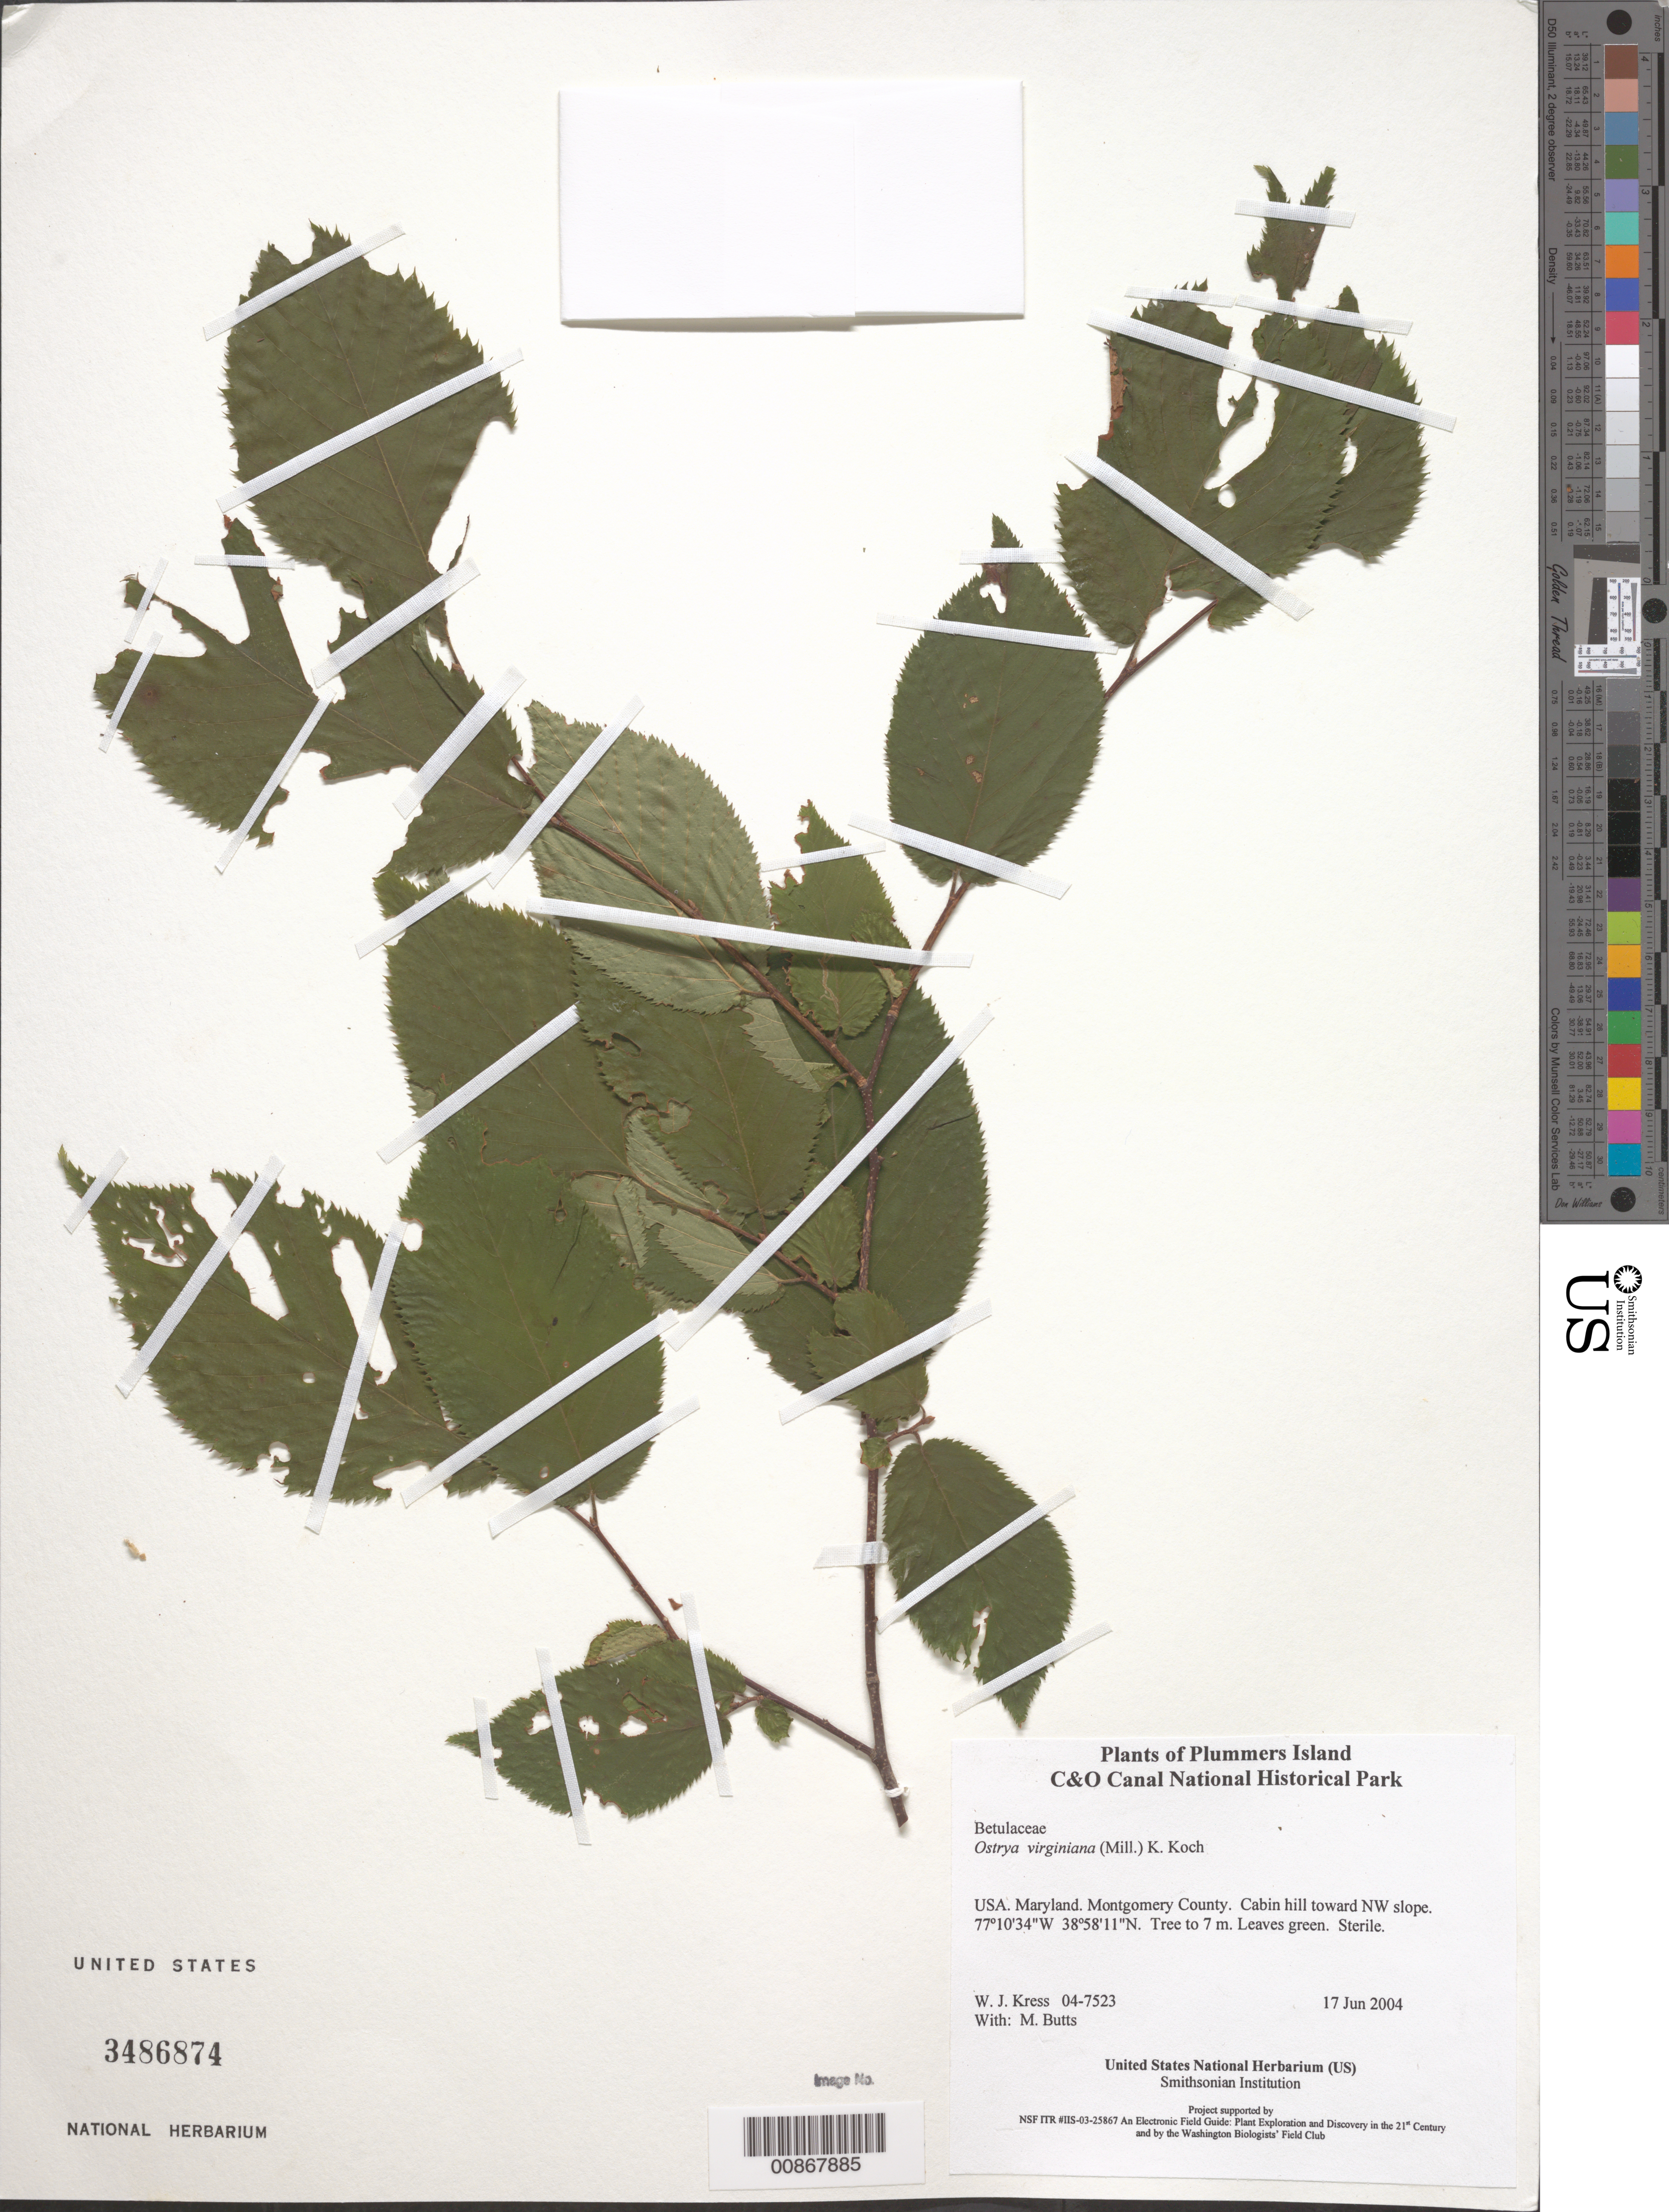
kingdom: Plantae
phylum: Tracheophyta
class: Magnoliopsida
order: Fagales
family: Betulaceae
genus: Ostrya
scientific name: Ostrya virginiana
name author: (Mill.) K. Koch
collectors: W. J. Kress & M. B. Butts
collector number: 04-7523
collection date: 2004-06-17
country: United States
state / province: Maryland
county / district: Montgomery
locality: Chesapeake and Ohio Canal National Historical Park, Plummers Island, cabin hill toward NW slope.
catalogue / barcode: US 3486874